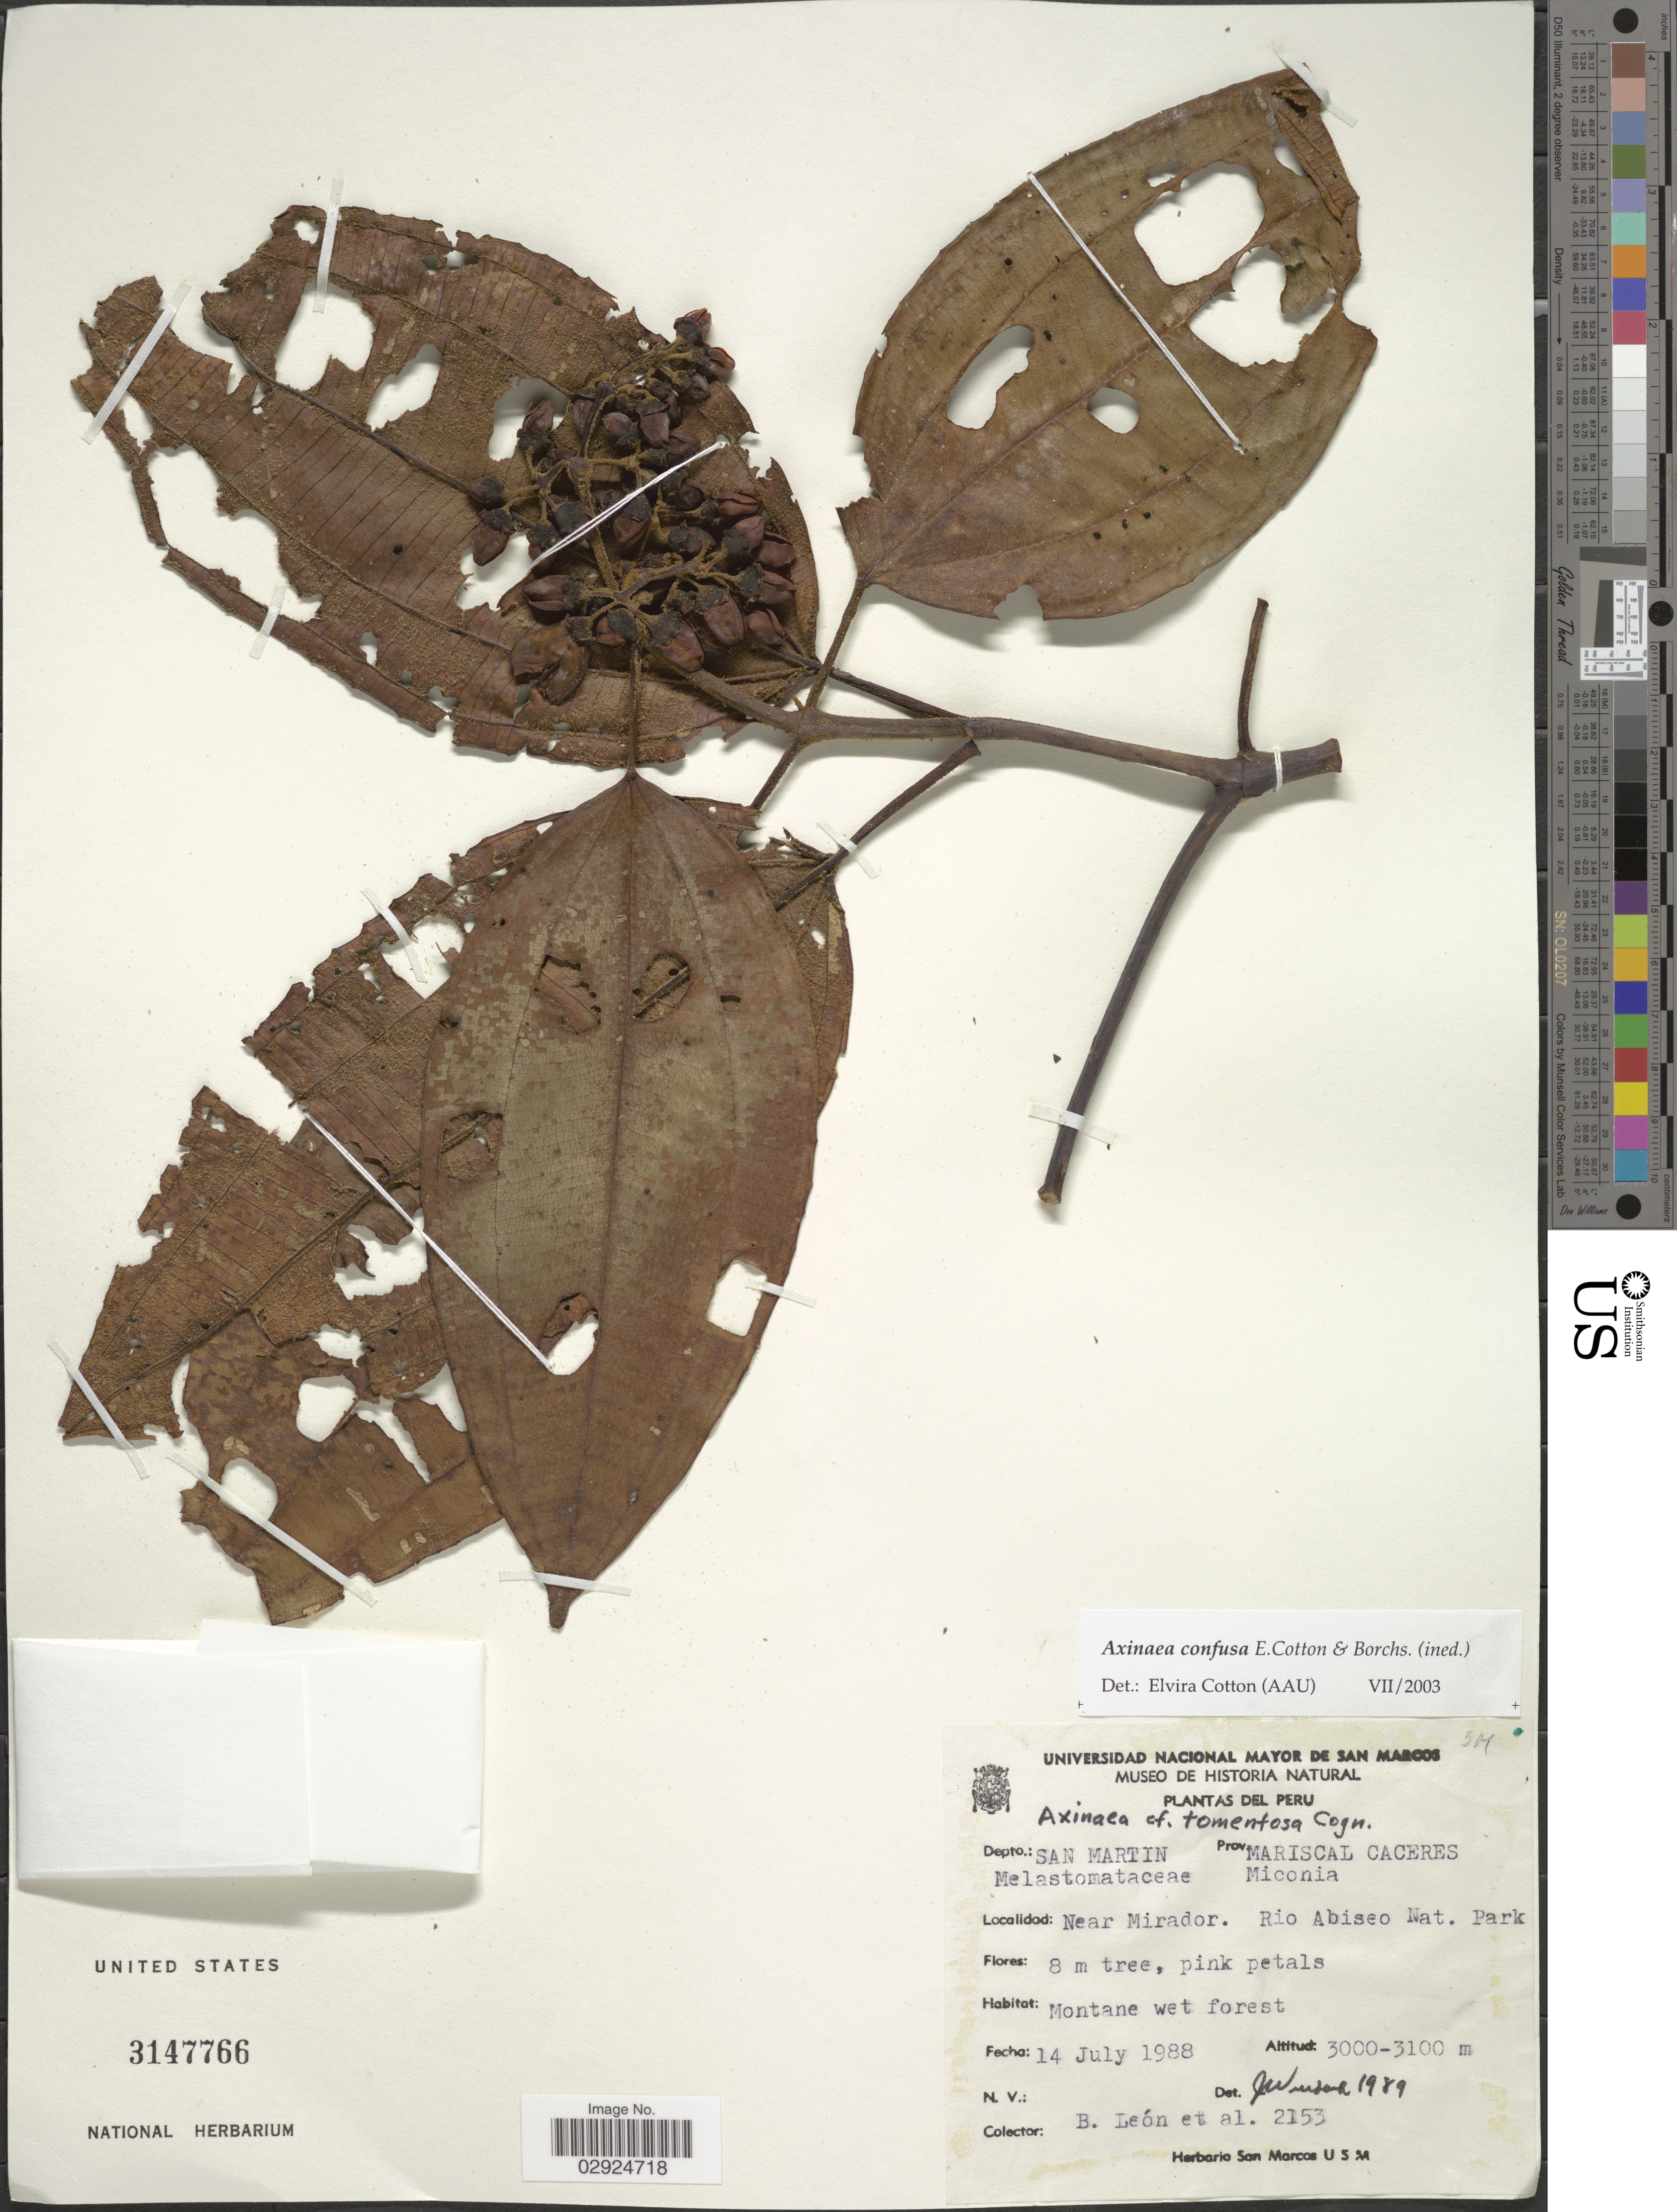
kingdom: Plantae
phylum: Tracheophyta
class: Magnoliopsida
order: Myrtales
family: Melastomataceae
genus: Axinaea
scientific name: Axinaea confusa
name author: E. Cotton & Borchs.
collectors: B. León & et al.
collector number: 2153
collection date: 1988-07-14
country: Peru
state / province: San Martín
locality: Depto.: San Martin. Prov. Mariscal Caceres. Near Mirador. Rio Abisco Nat. Park.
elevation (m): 3000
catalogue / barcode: US 3147766